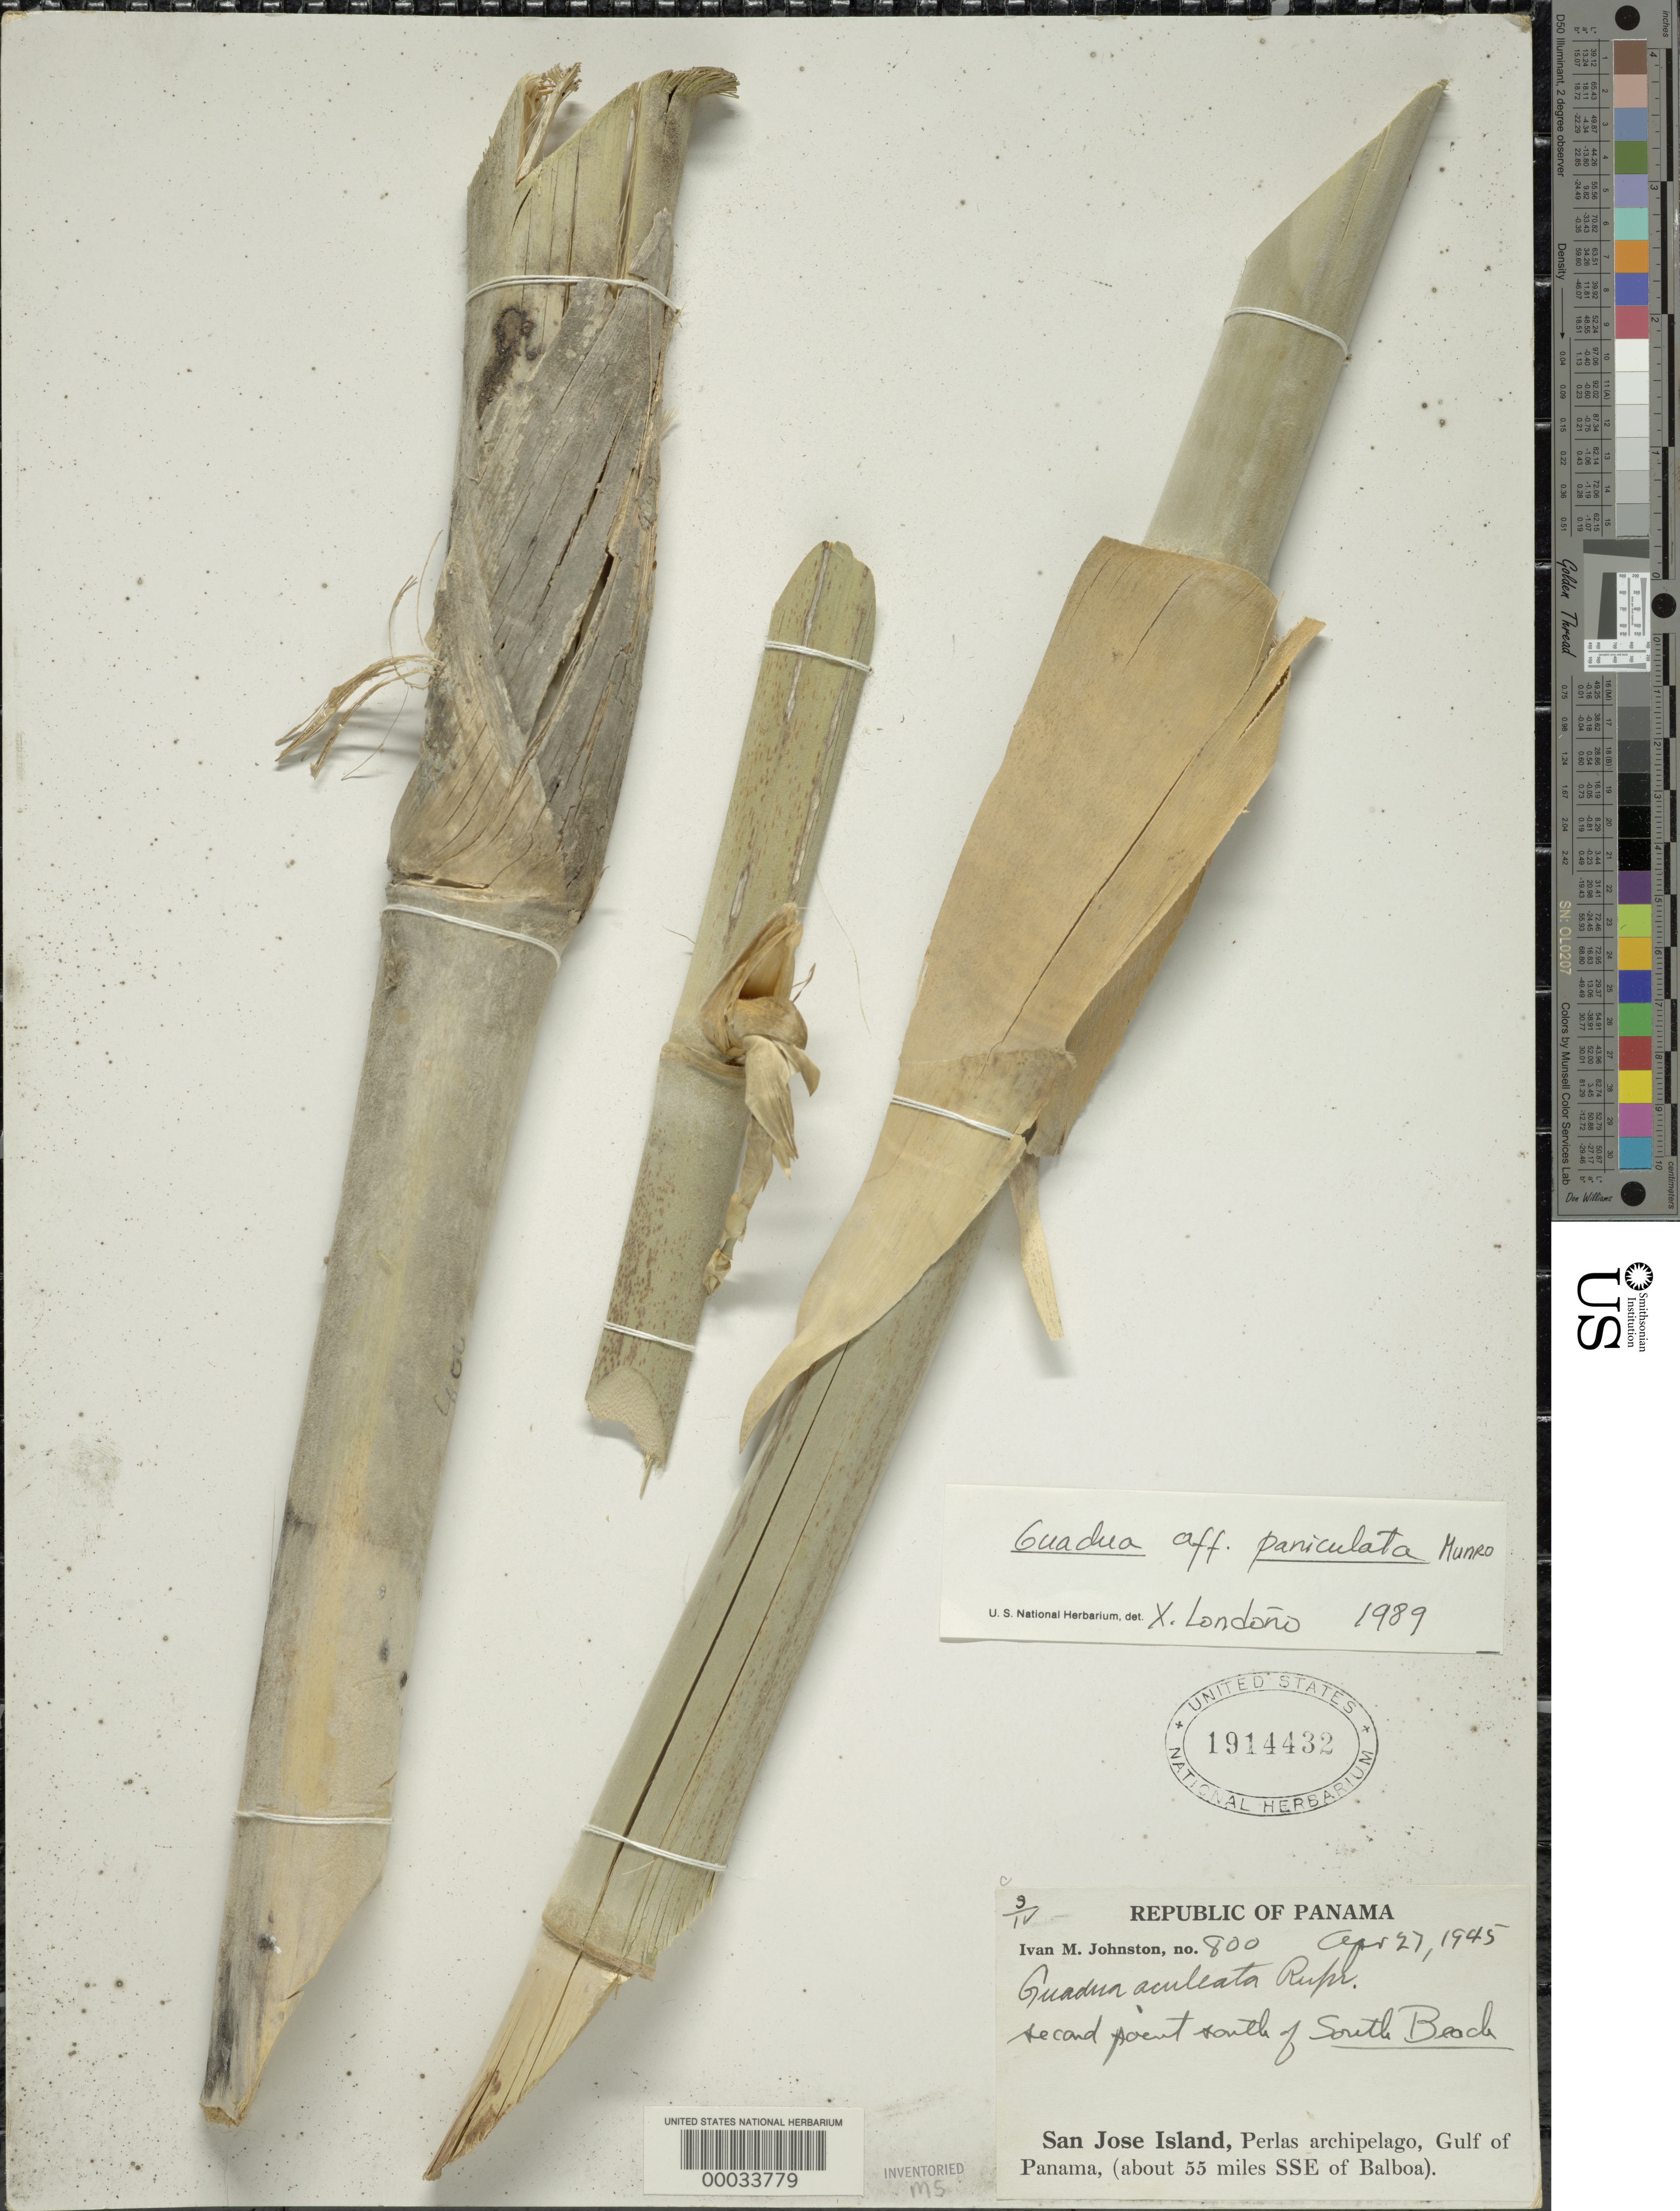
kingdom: Plantae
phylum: Tracheophyta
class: Liliopsida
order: Poales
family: Poaceae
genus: Guadua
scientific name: Guadua refracta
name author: Munro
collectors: I.M. Johnston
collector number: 800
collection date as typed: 27 Apr 1945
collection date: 1945-04-27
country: Panama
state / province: Panamá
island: San José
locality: Second Point S of South Beach; Gulf of Panama about 55 mi SSE of Balboa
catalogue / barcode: US 1914432